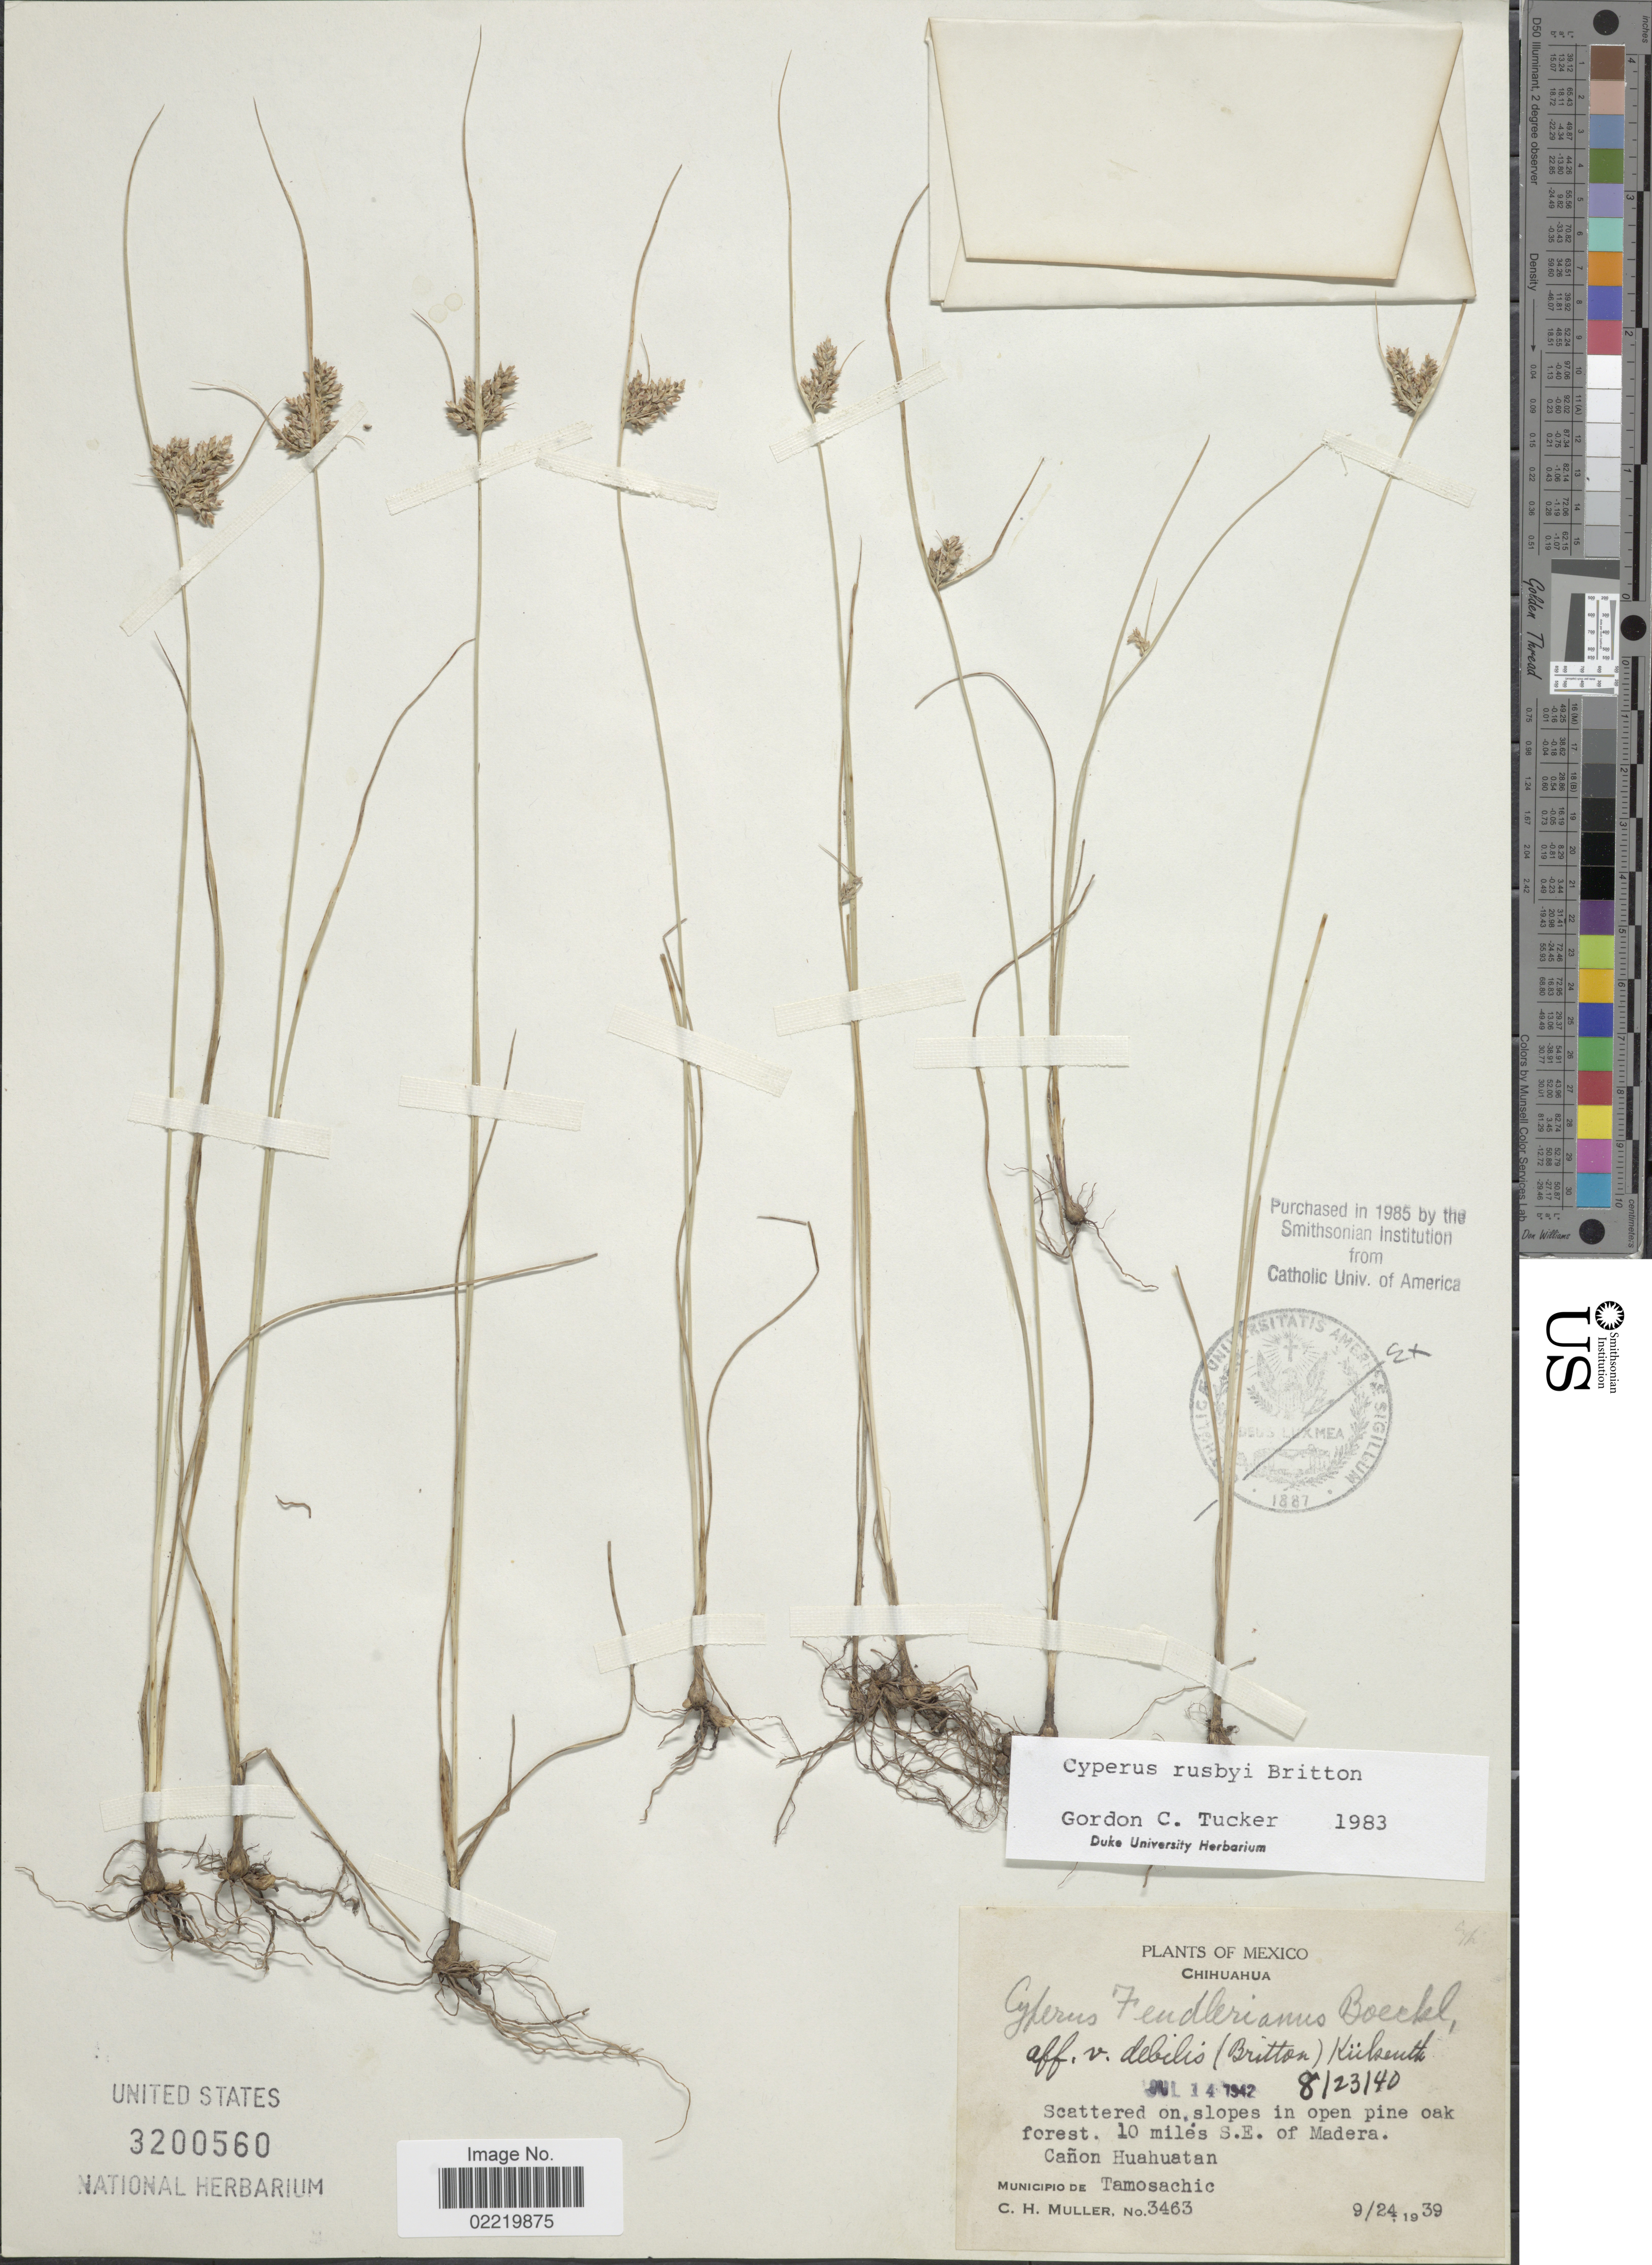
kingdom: Plantae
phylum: Tracheophyta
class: Liliopsida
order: Poales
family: Cyperaceae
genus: Cyperus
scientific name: Cyperus sphaerolepis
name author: Boeckeler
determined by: Strong, Mark T., (BOT), Smithsonian Institution - National Museum of Natural History (UNITED STATES)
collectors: C. H. Mueller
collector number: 3463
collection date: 1939-09-24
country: Mexico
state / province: Chihuahua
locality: On slopes in open pine oak forest, 10 miles S.E. of Madera, Canon Huahuatan, Municipio Tamasachic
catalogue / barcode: US 3200560